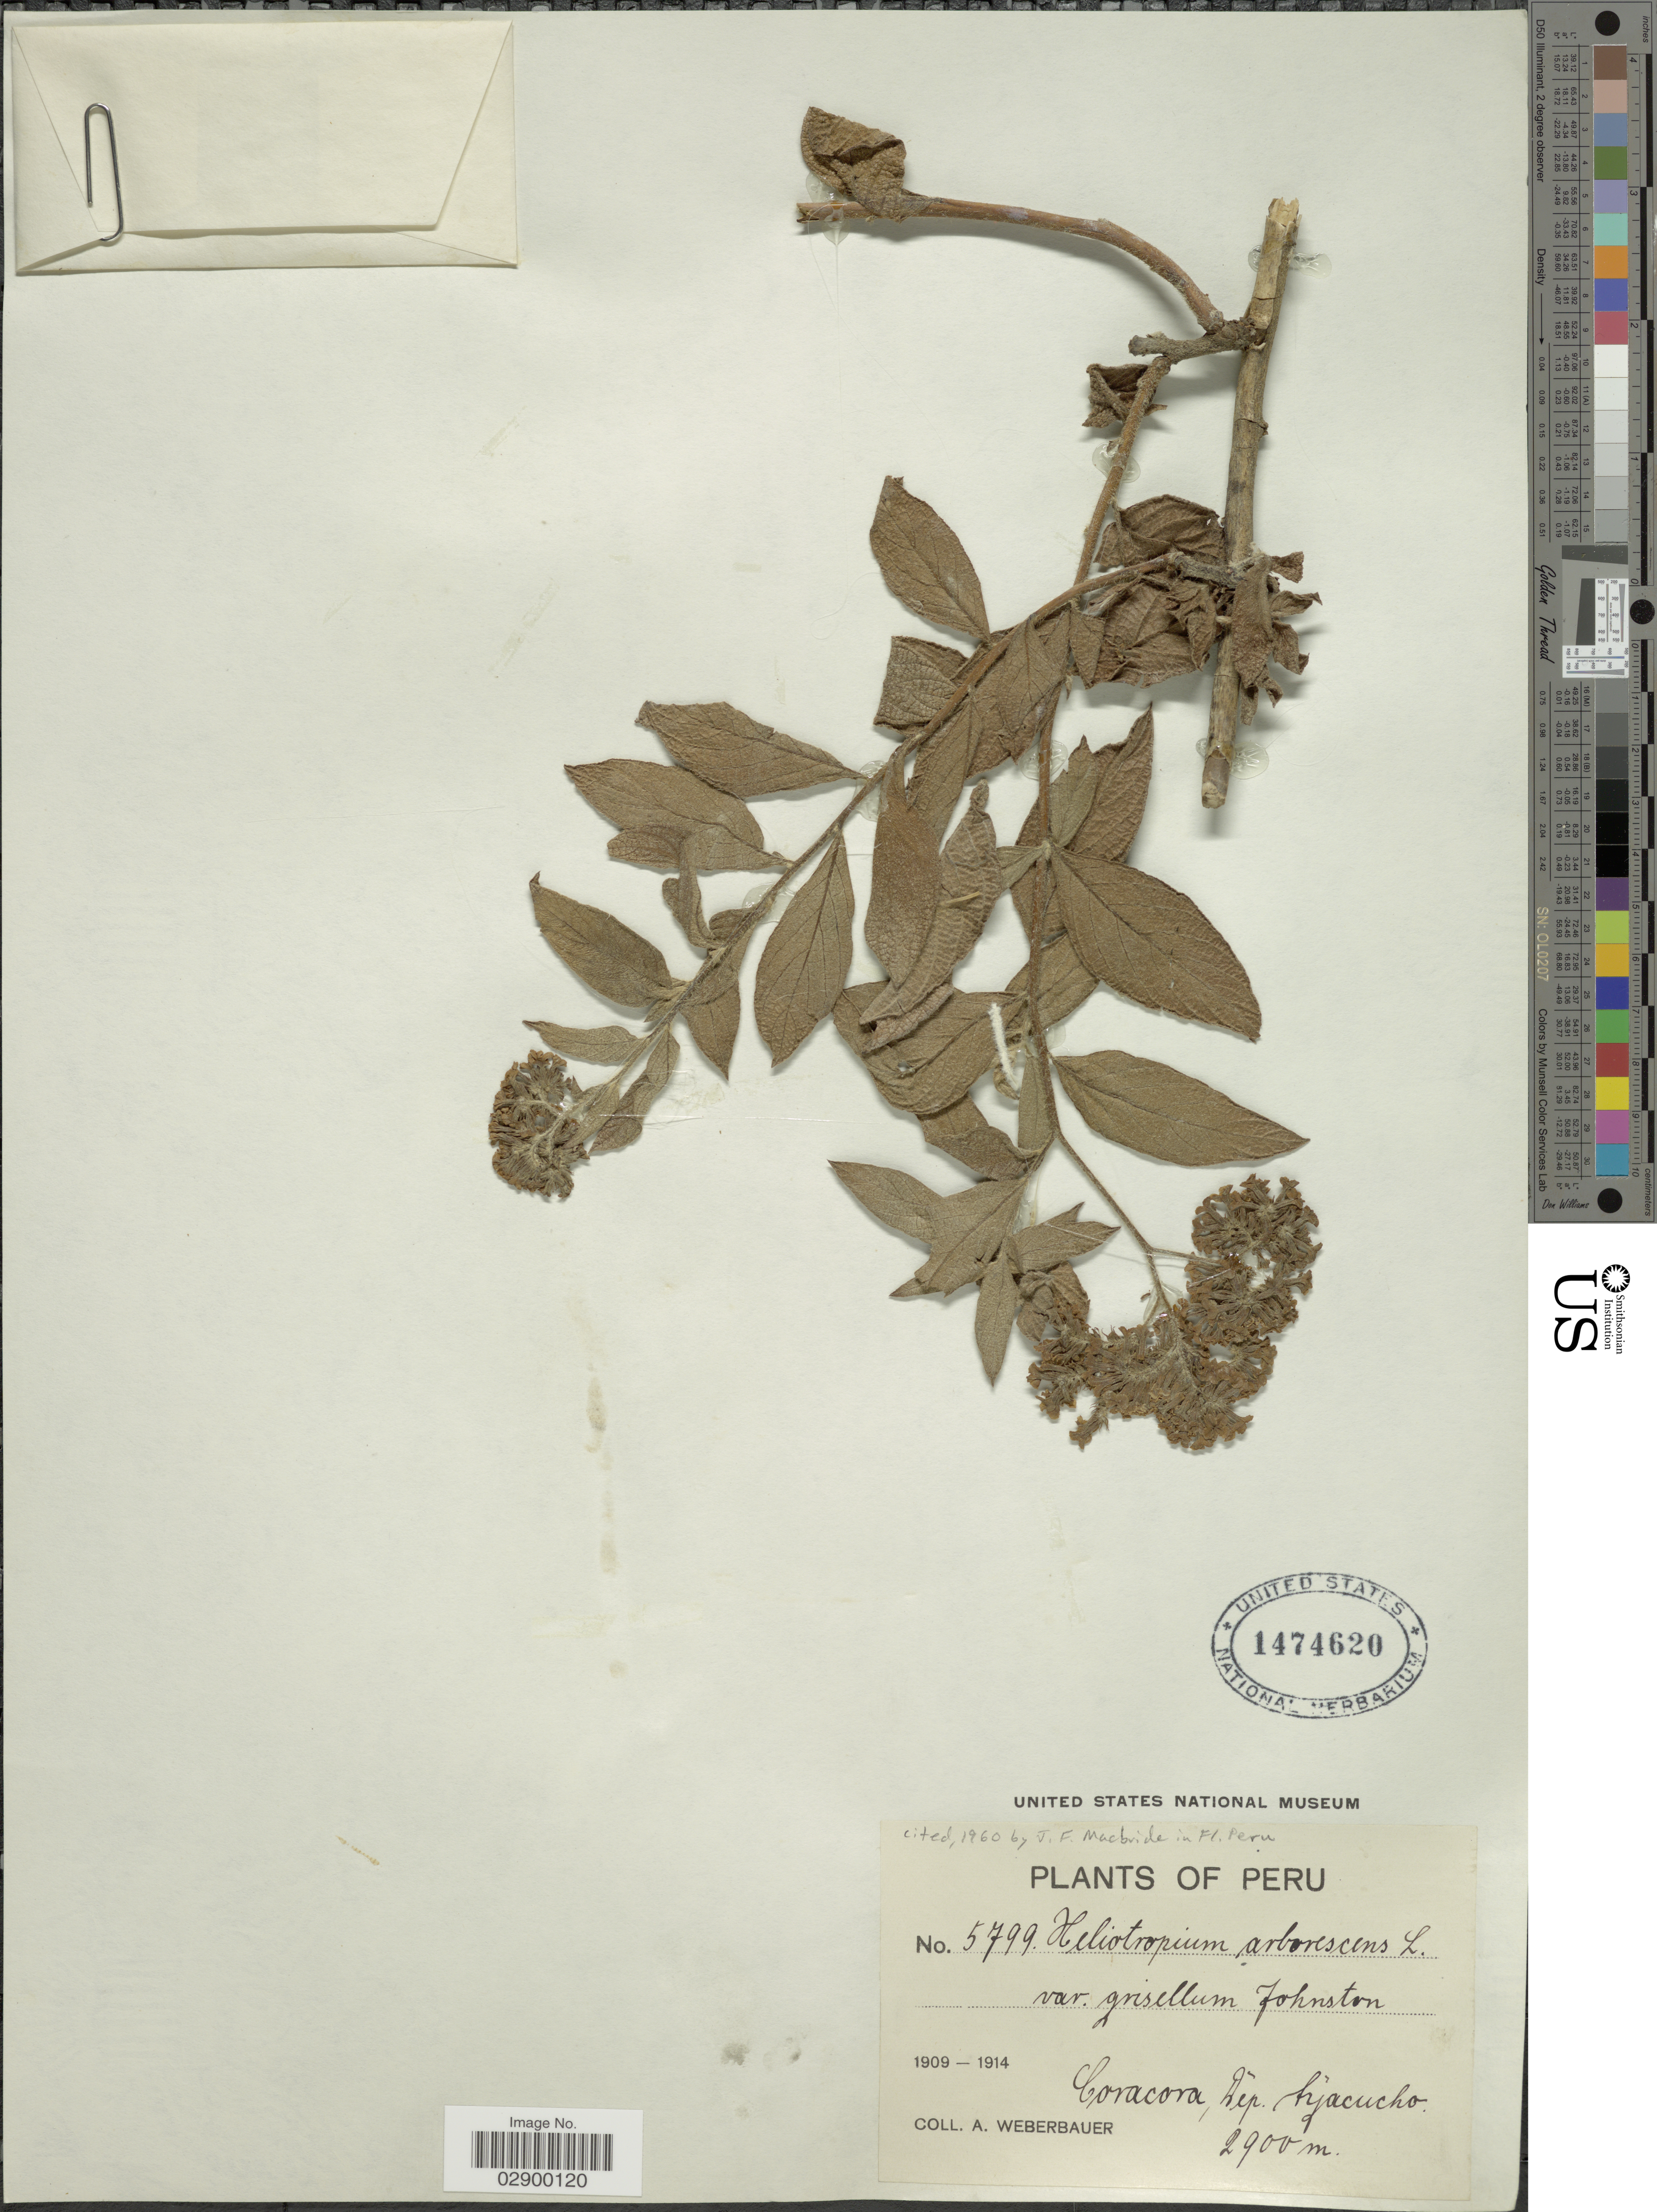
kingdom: Plantae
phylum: Tracheophyta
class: Magnoliopsida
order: Boraginales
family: Heliotropiaceae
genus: Heliotropium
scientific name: Heliotropium arborescens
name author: L.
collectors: A. Weberbauer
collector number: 5799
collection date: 1909/1914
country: Peru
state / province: Ayacucho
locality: Coracora, Dèp. Ayàcucho.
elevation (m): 2900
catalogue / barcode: US 1474620